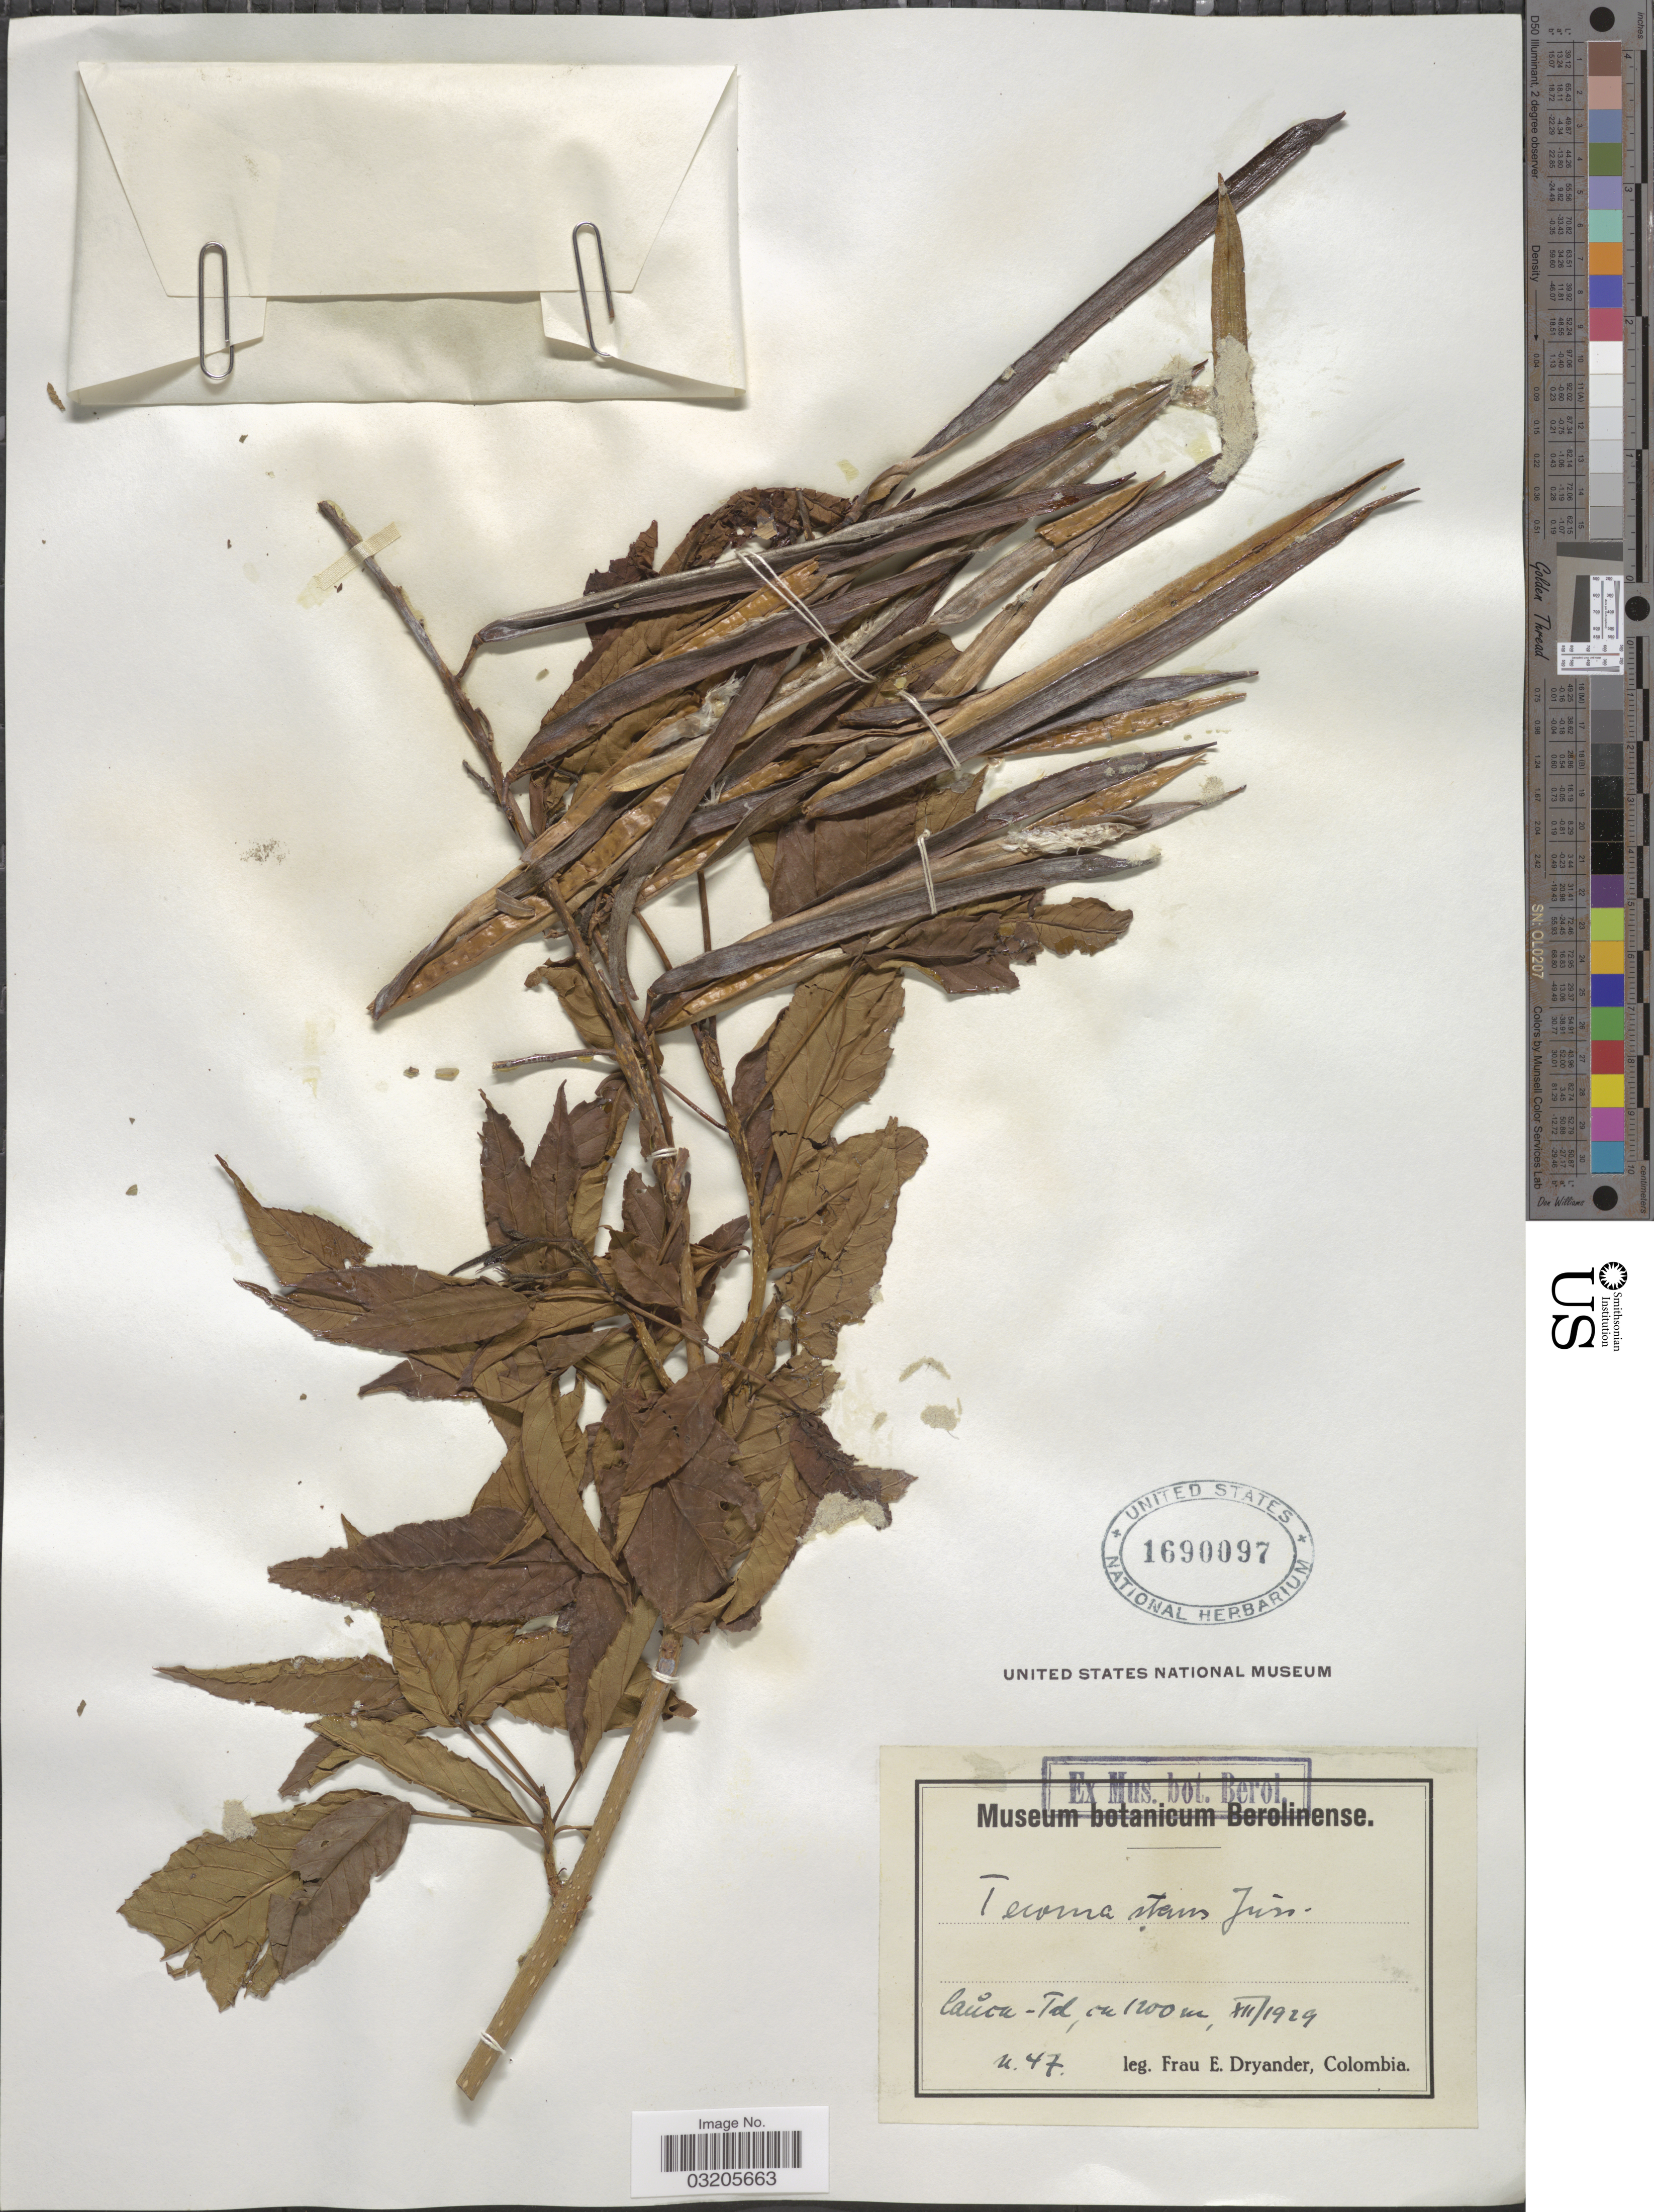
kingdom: Plantae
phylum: Tracheophyta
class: Magnoliopsida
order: Lamiales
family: Bignoniaceae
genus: Tecoma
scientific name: Tecoma stans var. stans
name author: (L.) Juss. ex Kunth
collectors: F. Dryander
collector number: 47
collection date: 1929-12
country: Colombia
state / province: Cauca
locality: Cauca-Tal..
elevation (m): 1200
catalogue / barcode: US 1690097